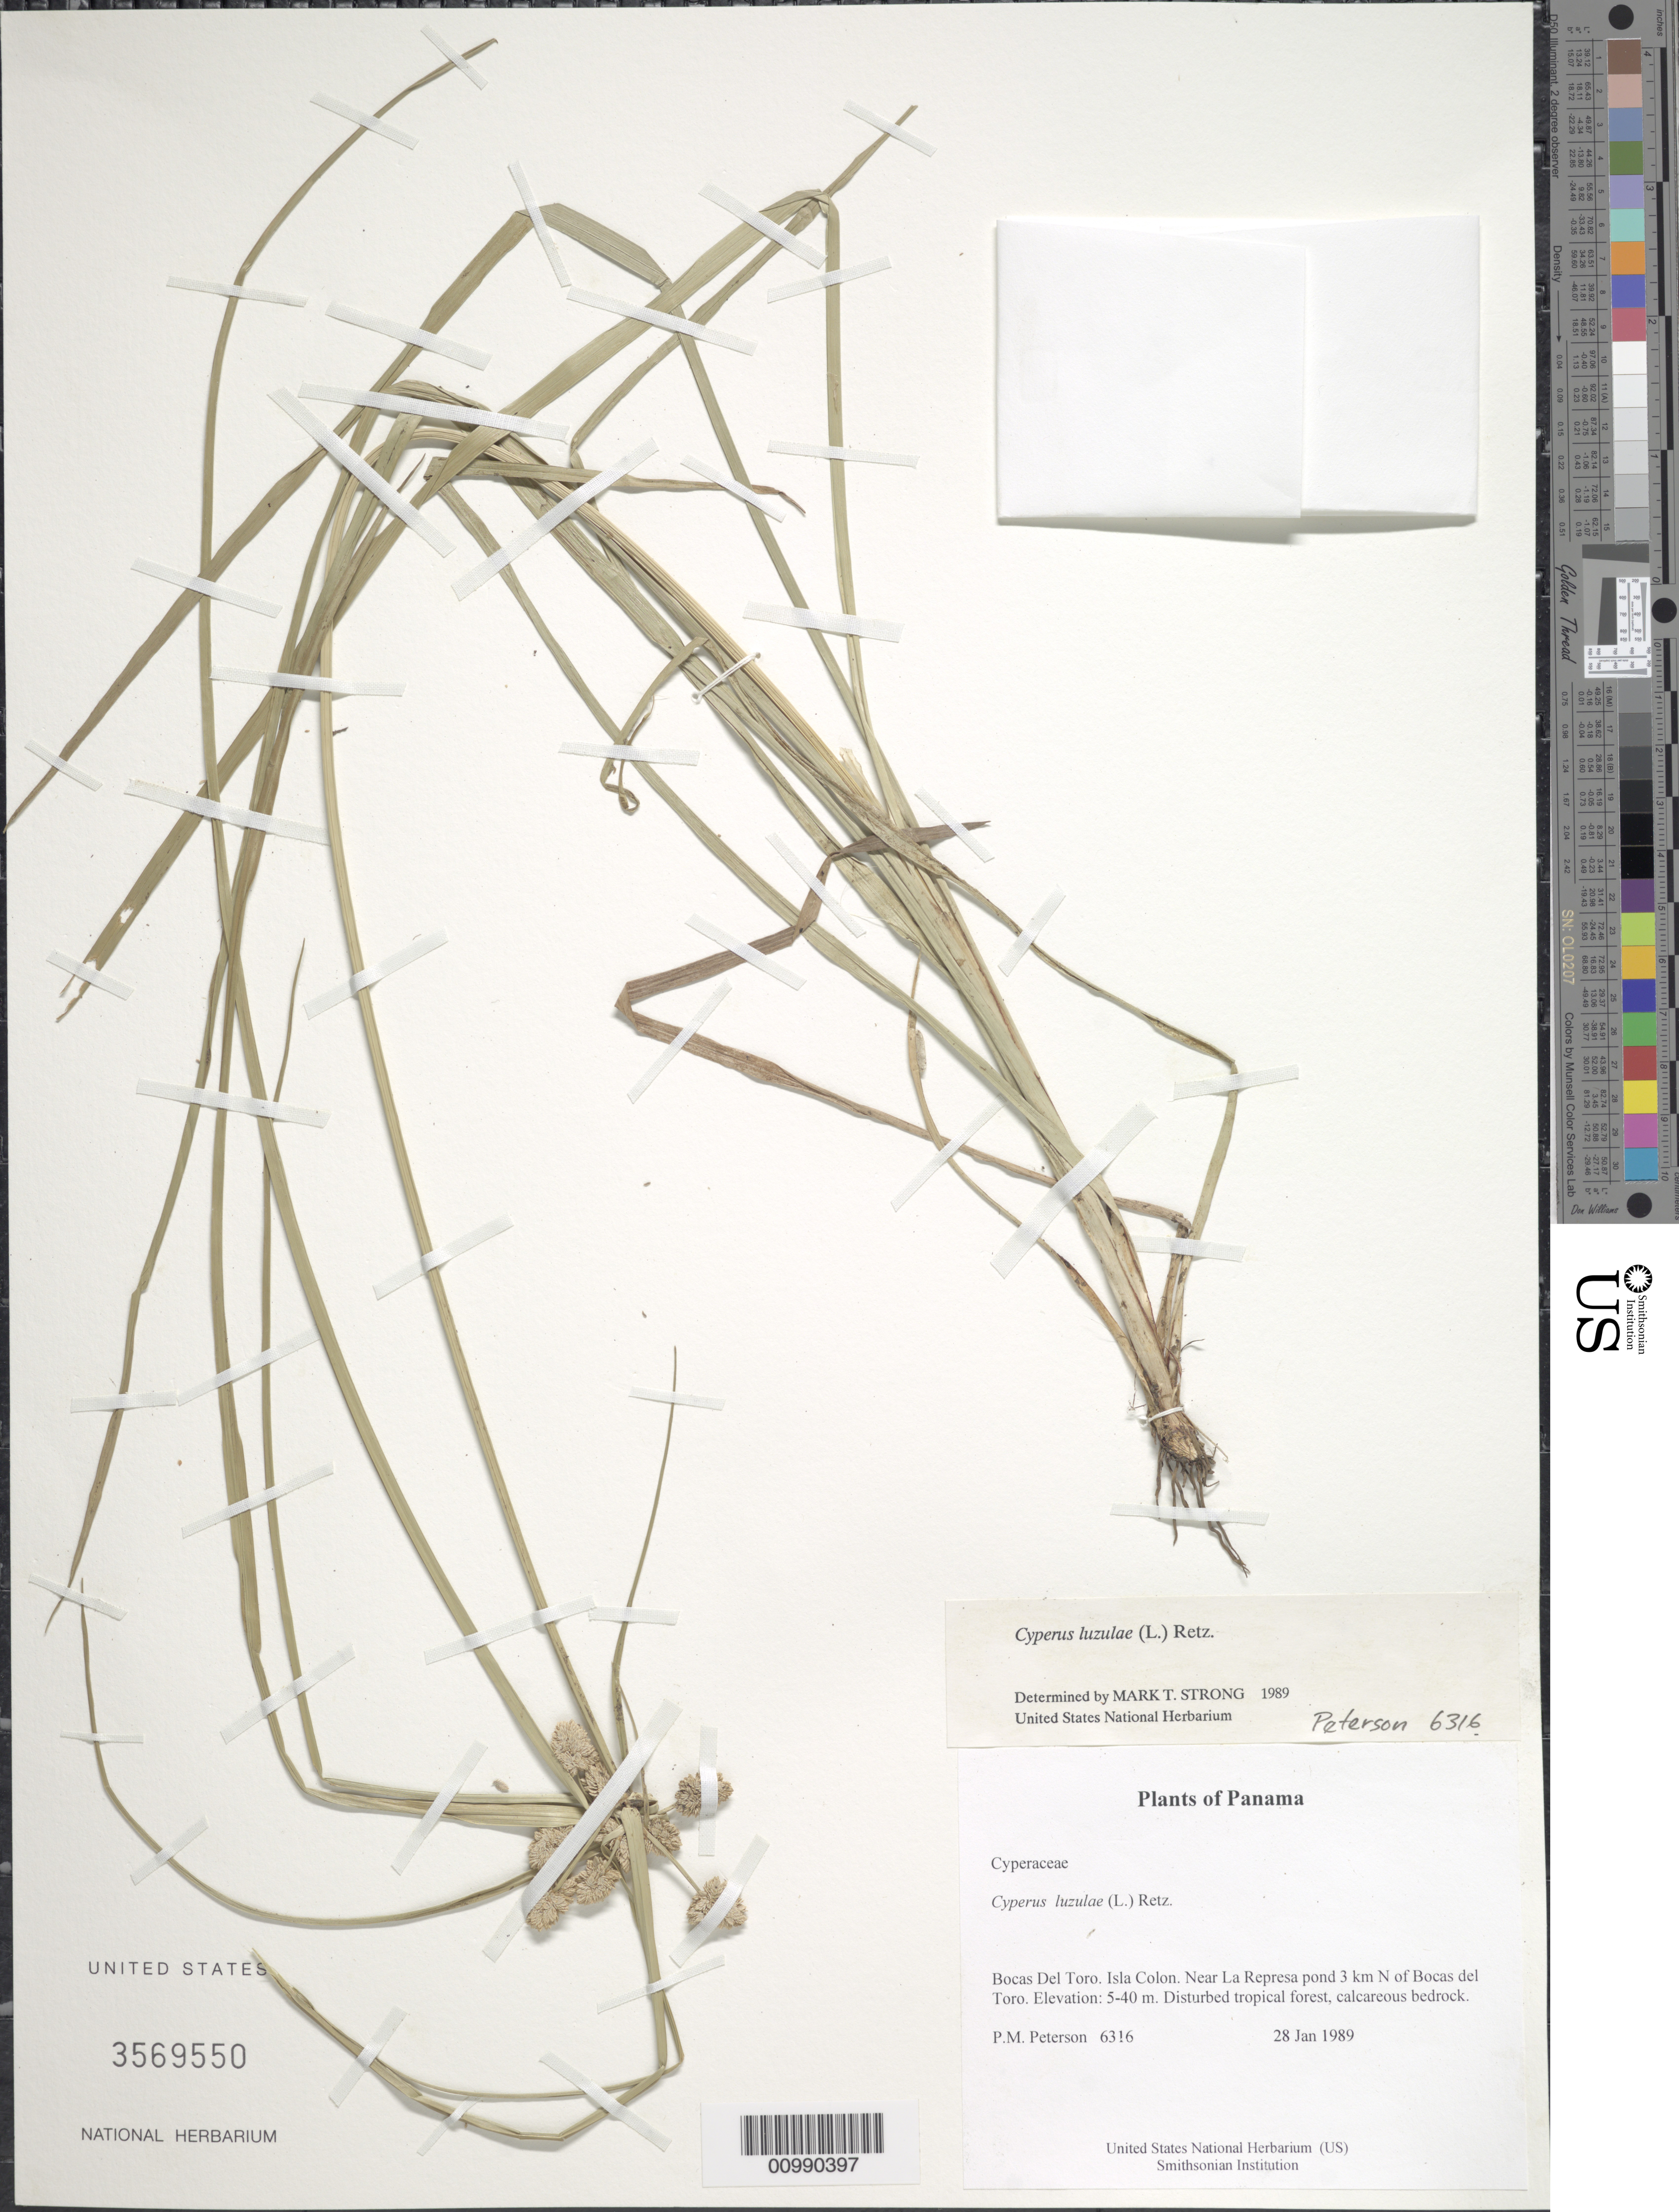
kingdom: Plantae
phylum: Tracheophyta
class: Liliopsida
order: Poales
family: Cyperaceae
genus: Cyperus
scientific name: Cyperus luzulae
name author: (L.) Rottb. ex Retz.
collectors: P. M. Peterson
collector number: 06316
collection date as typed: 28 Jan 1989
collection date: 1989-01-28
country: Panama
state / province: Bocas del Toro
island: Colón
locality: Near La Represa pond 3 km N of Bocas del Toro.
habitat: Disturbed tropical forest, calcareous bedrock.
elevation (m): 5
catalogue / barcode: US 3569550